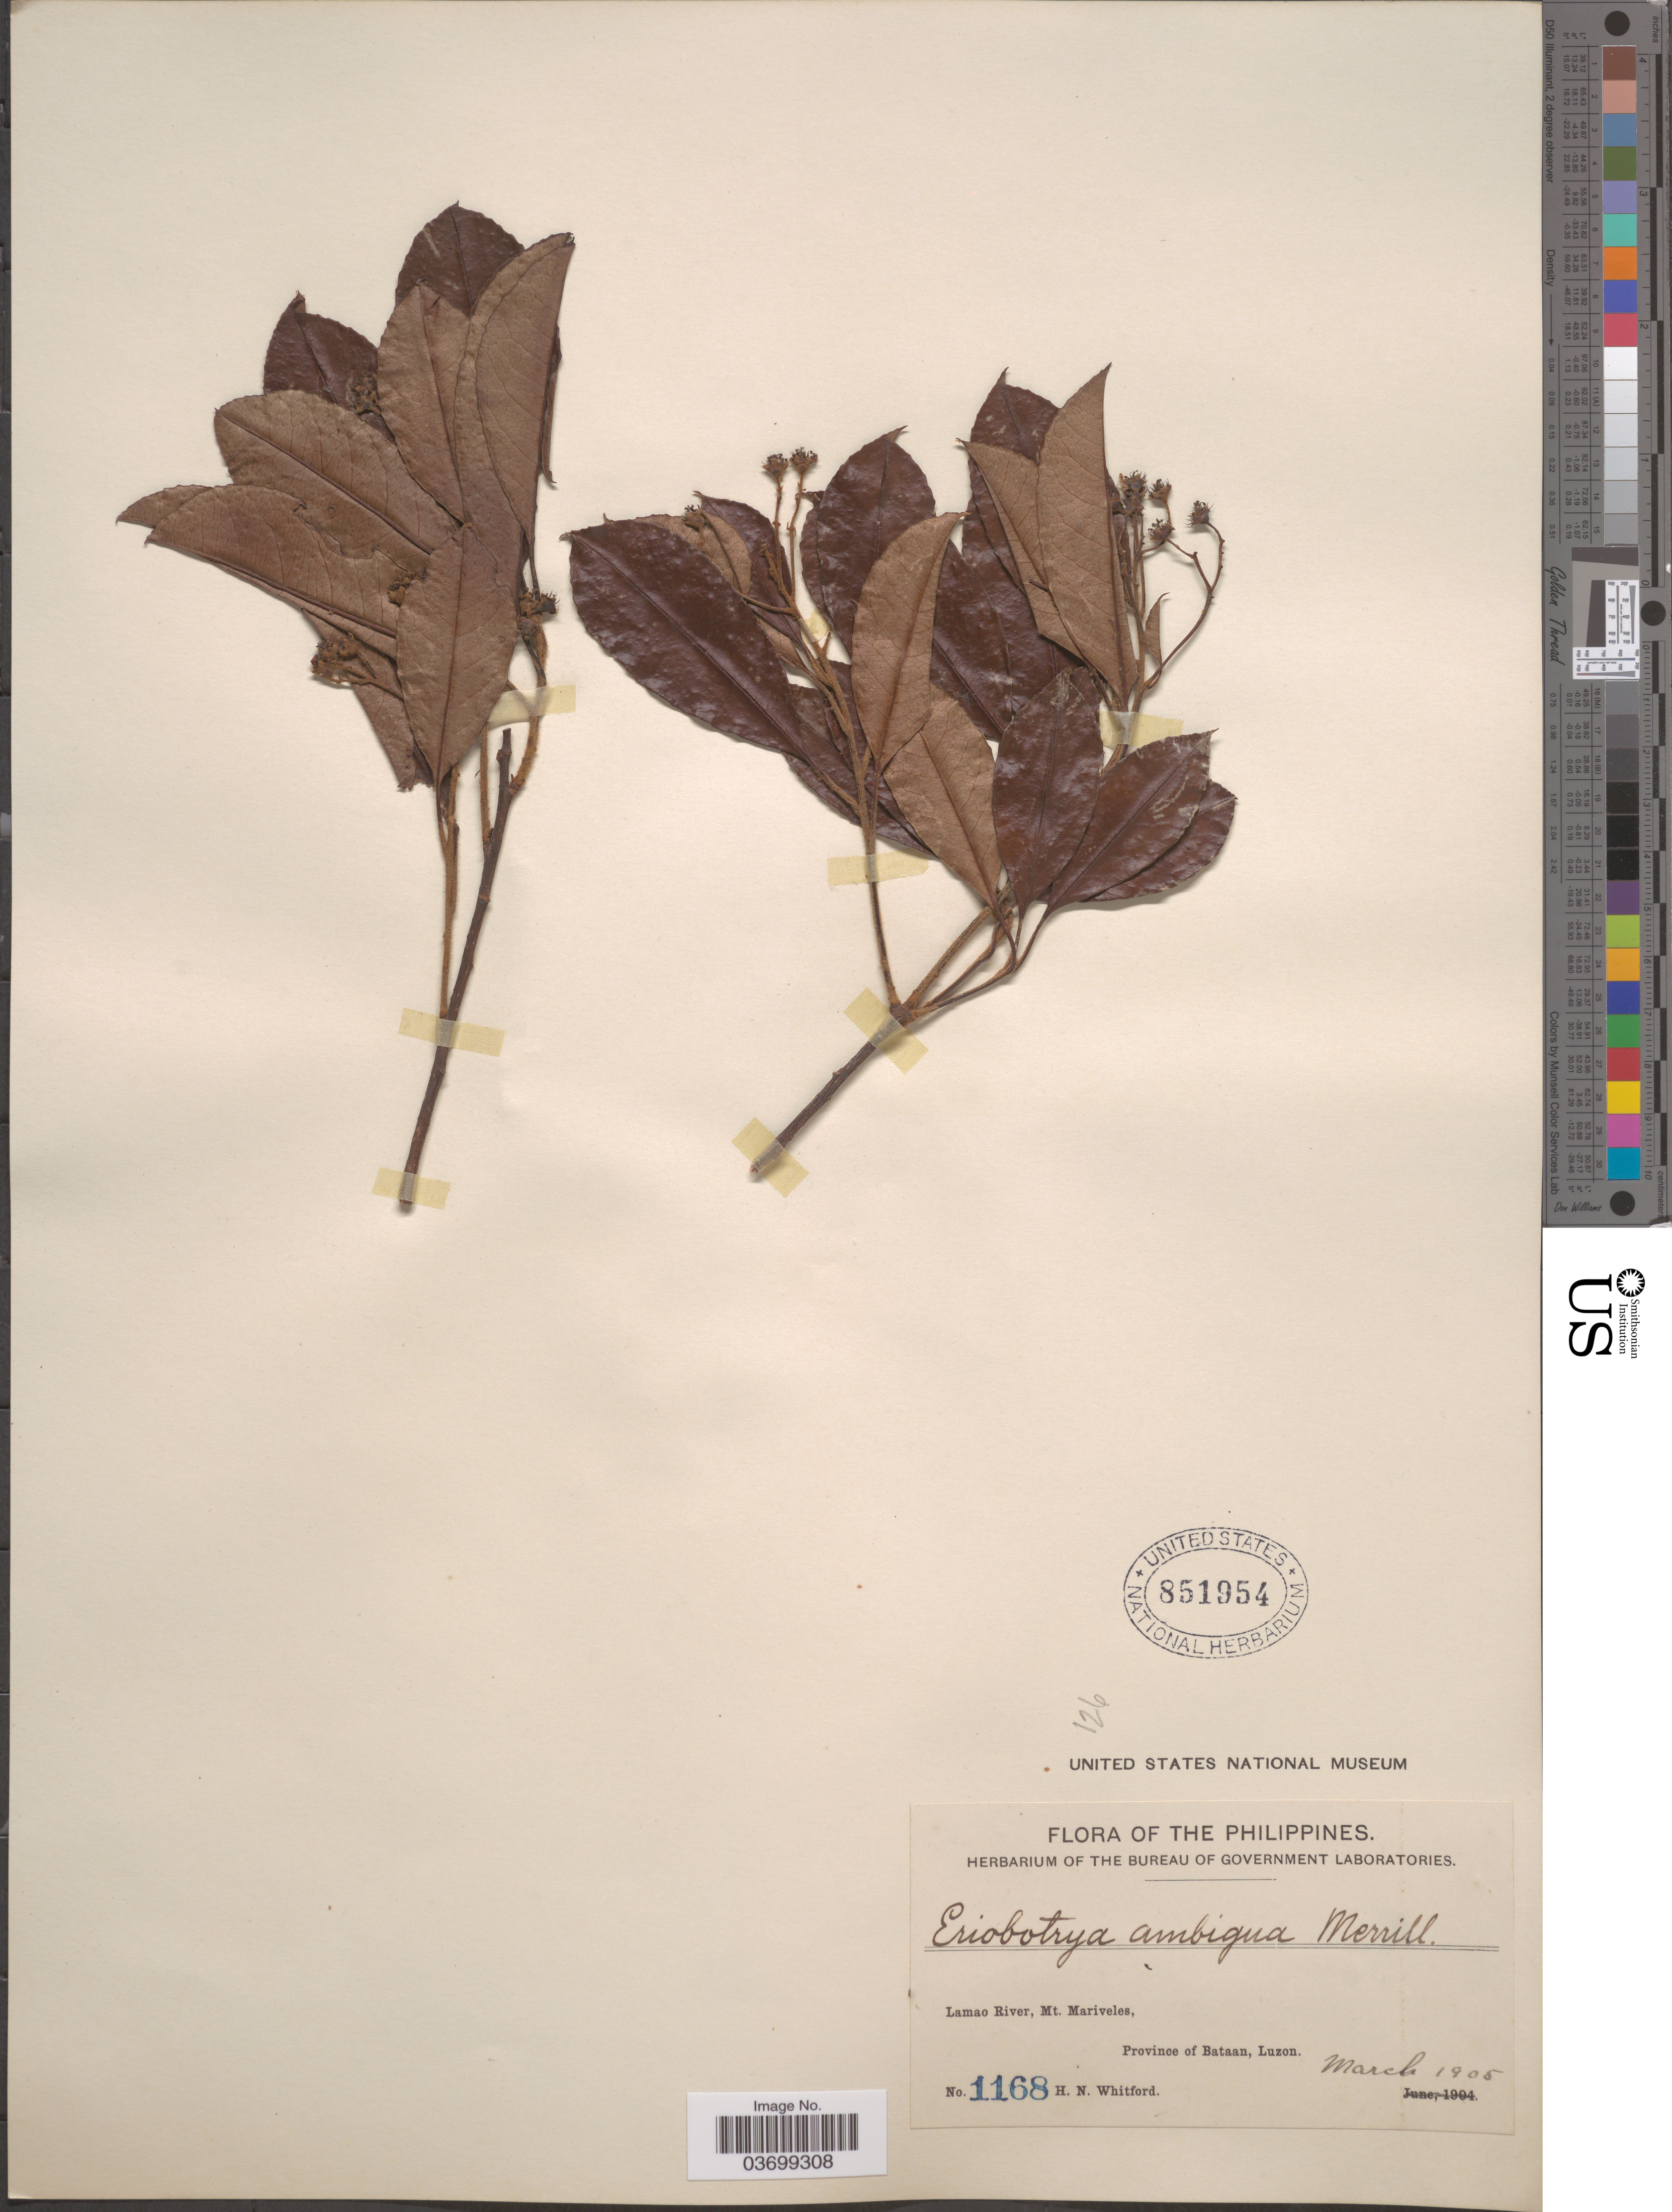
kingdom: Plantae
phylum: Tracheophyta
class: Magnoliopsida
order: Rosales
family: Rosaceae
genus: Stranvaesia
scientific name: Stranvaesia nussia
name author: (Buch.-Ham. ex D. Don) Decne.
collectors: H. N. Whitford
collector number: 1168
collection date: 1905-03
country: Philippines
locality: Lamao River, Mt. Mariveles, Province of Bataan, Luzon.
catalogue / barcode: US 851954